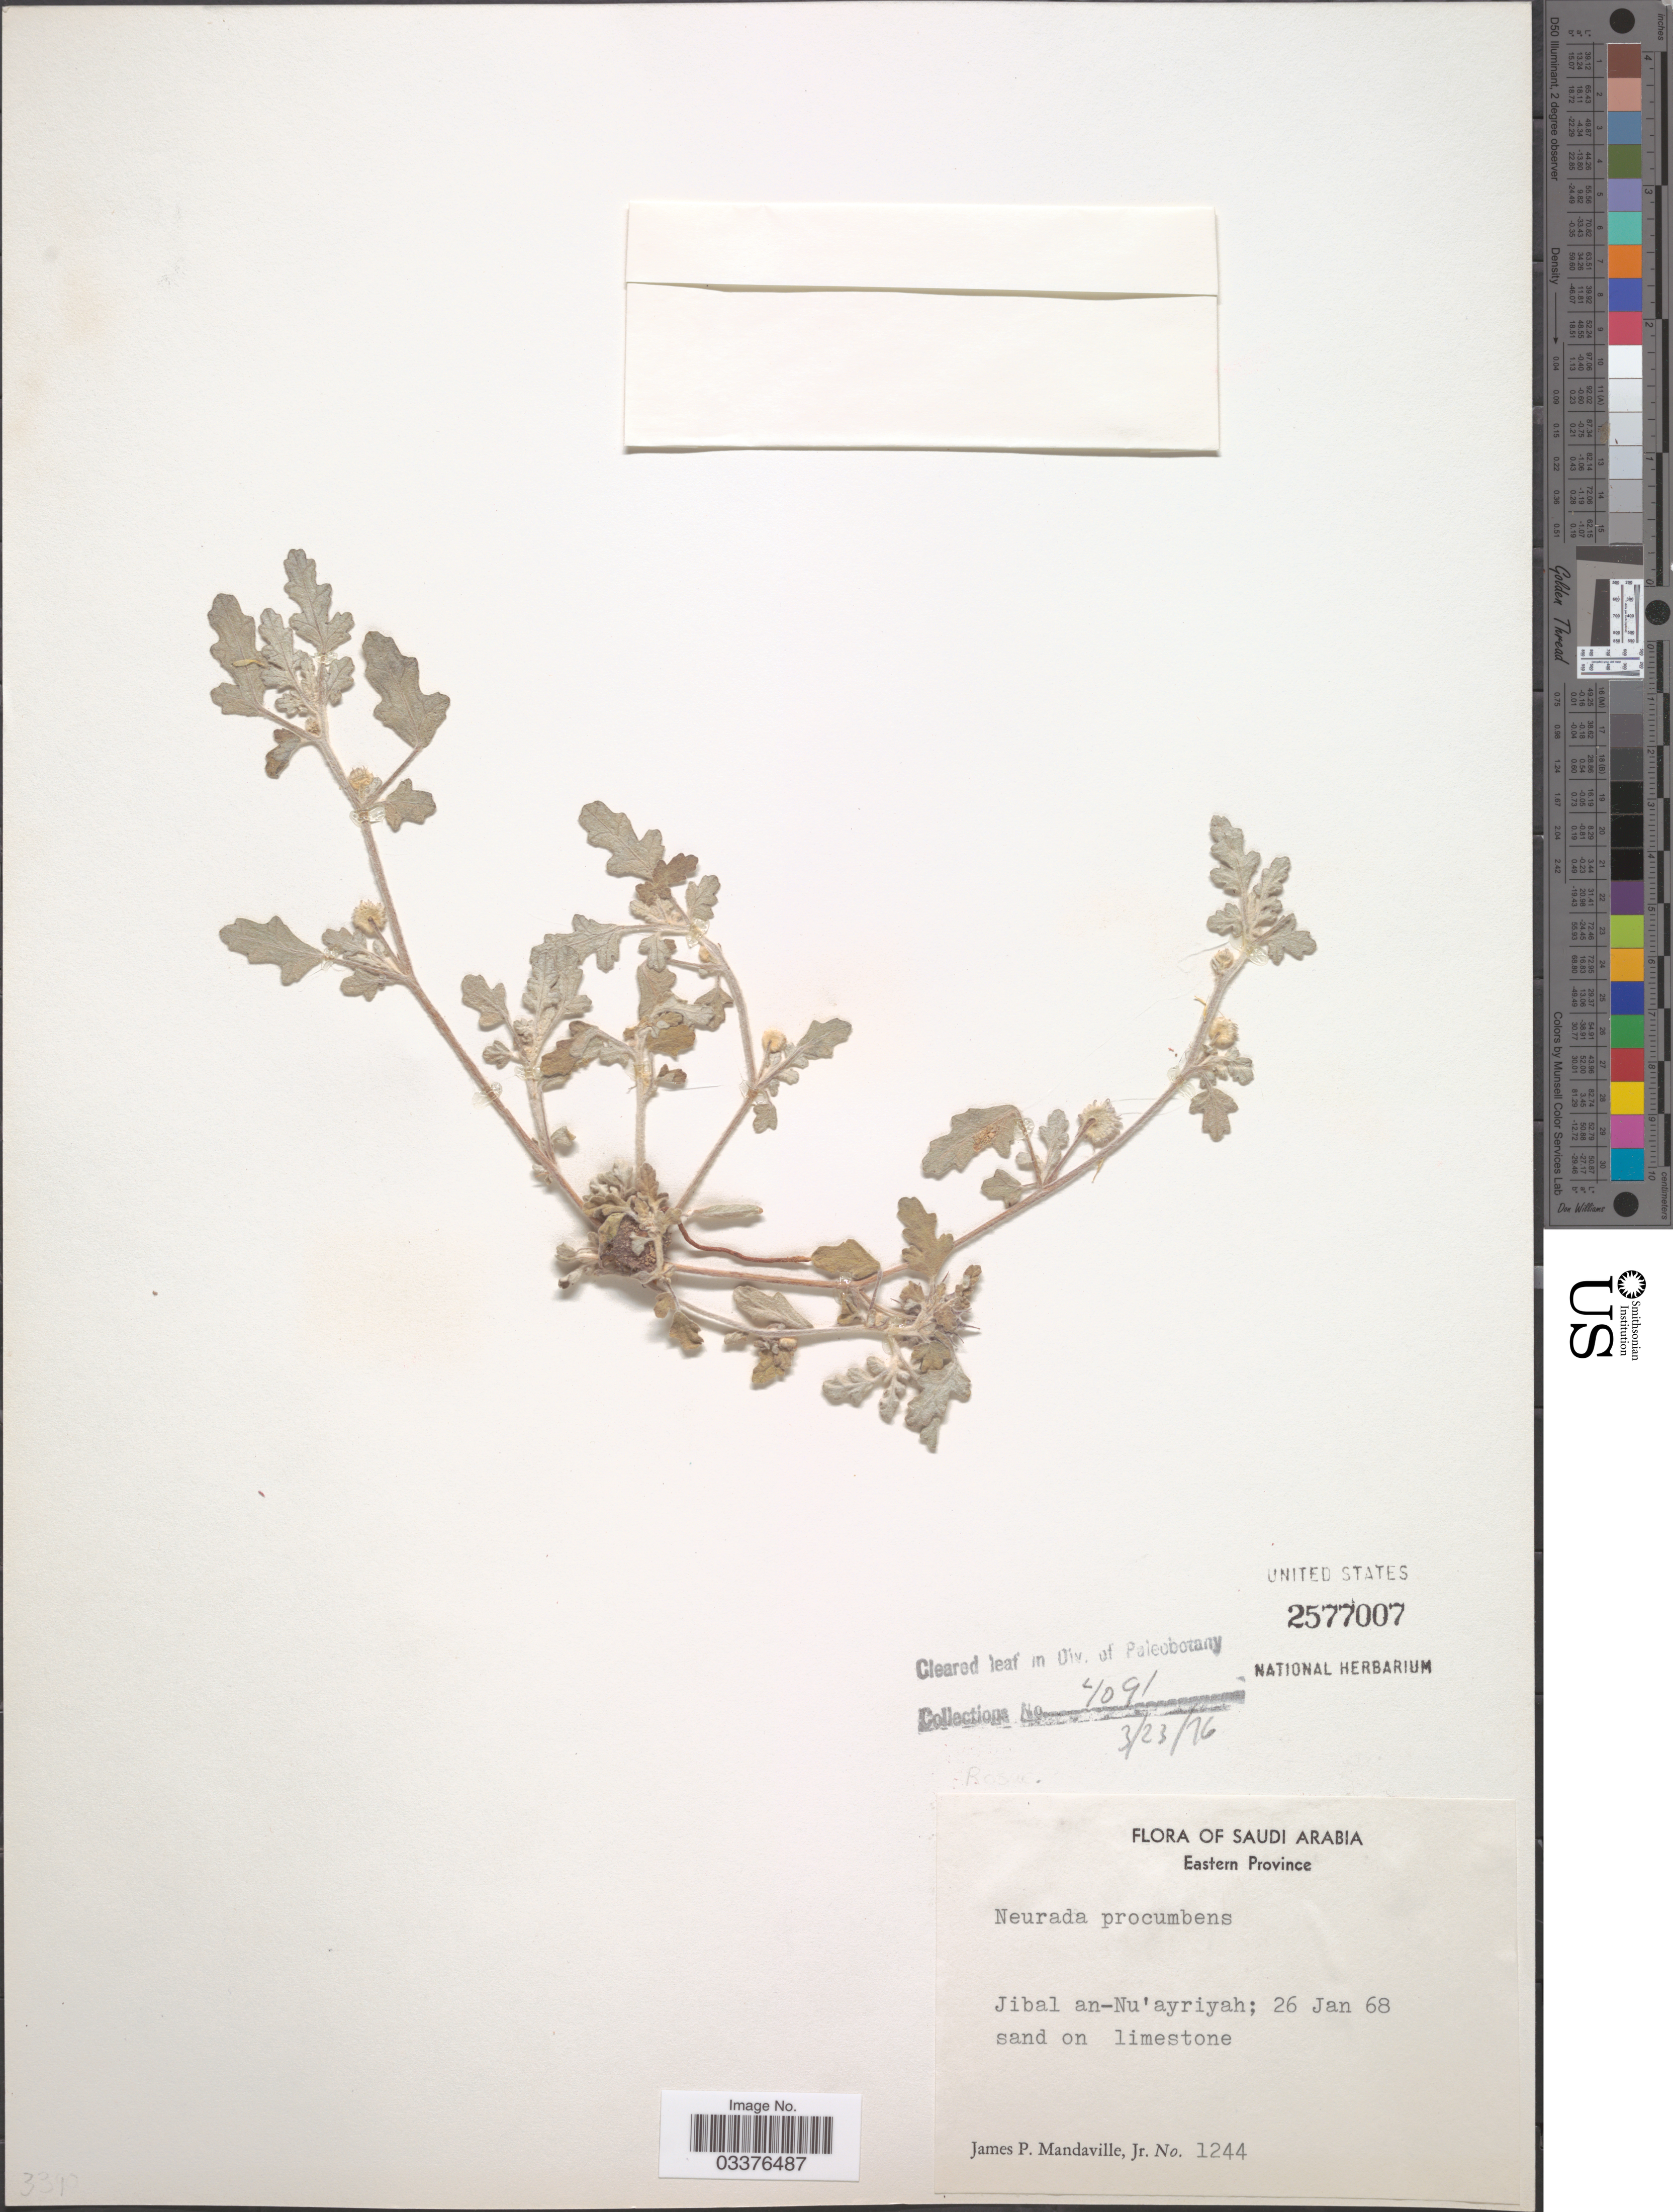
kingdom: Plantae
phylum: Tracheophyta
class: Magnoliopsida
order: Malvales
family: Neuradaceae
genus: Neurada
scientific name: Neurada procumbens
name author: L.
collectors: J. Mandaville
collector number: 1244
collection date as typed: Transcribed d/m/y: 26/1/68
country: Saudi Arabia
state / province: Ash Sharqiyah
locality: Eastern Province. Jibal an-Nu'ayriyah.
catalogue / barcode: US 2577007